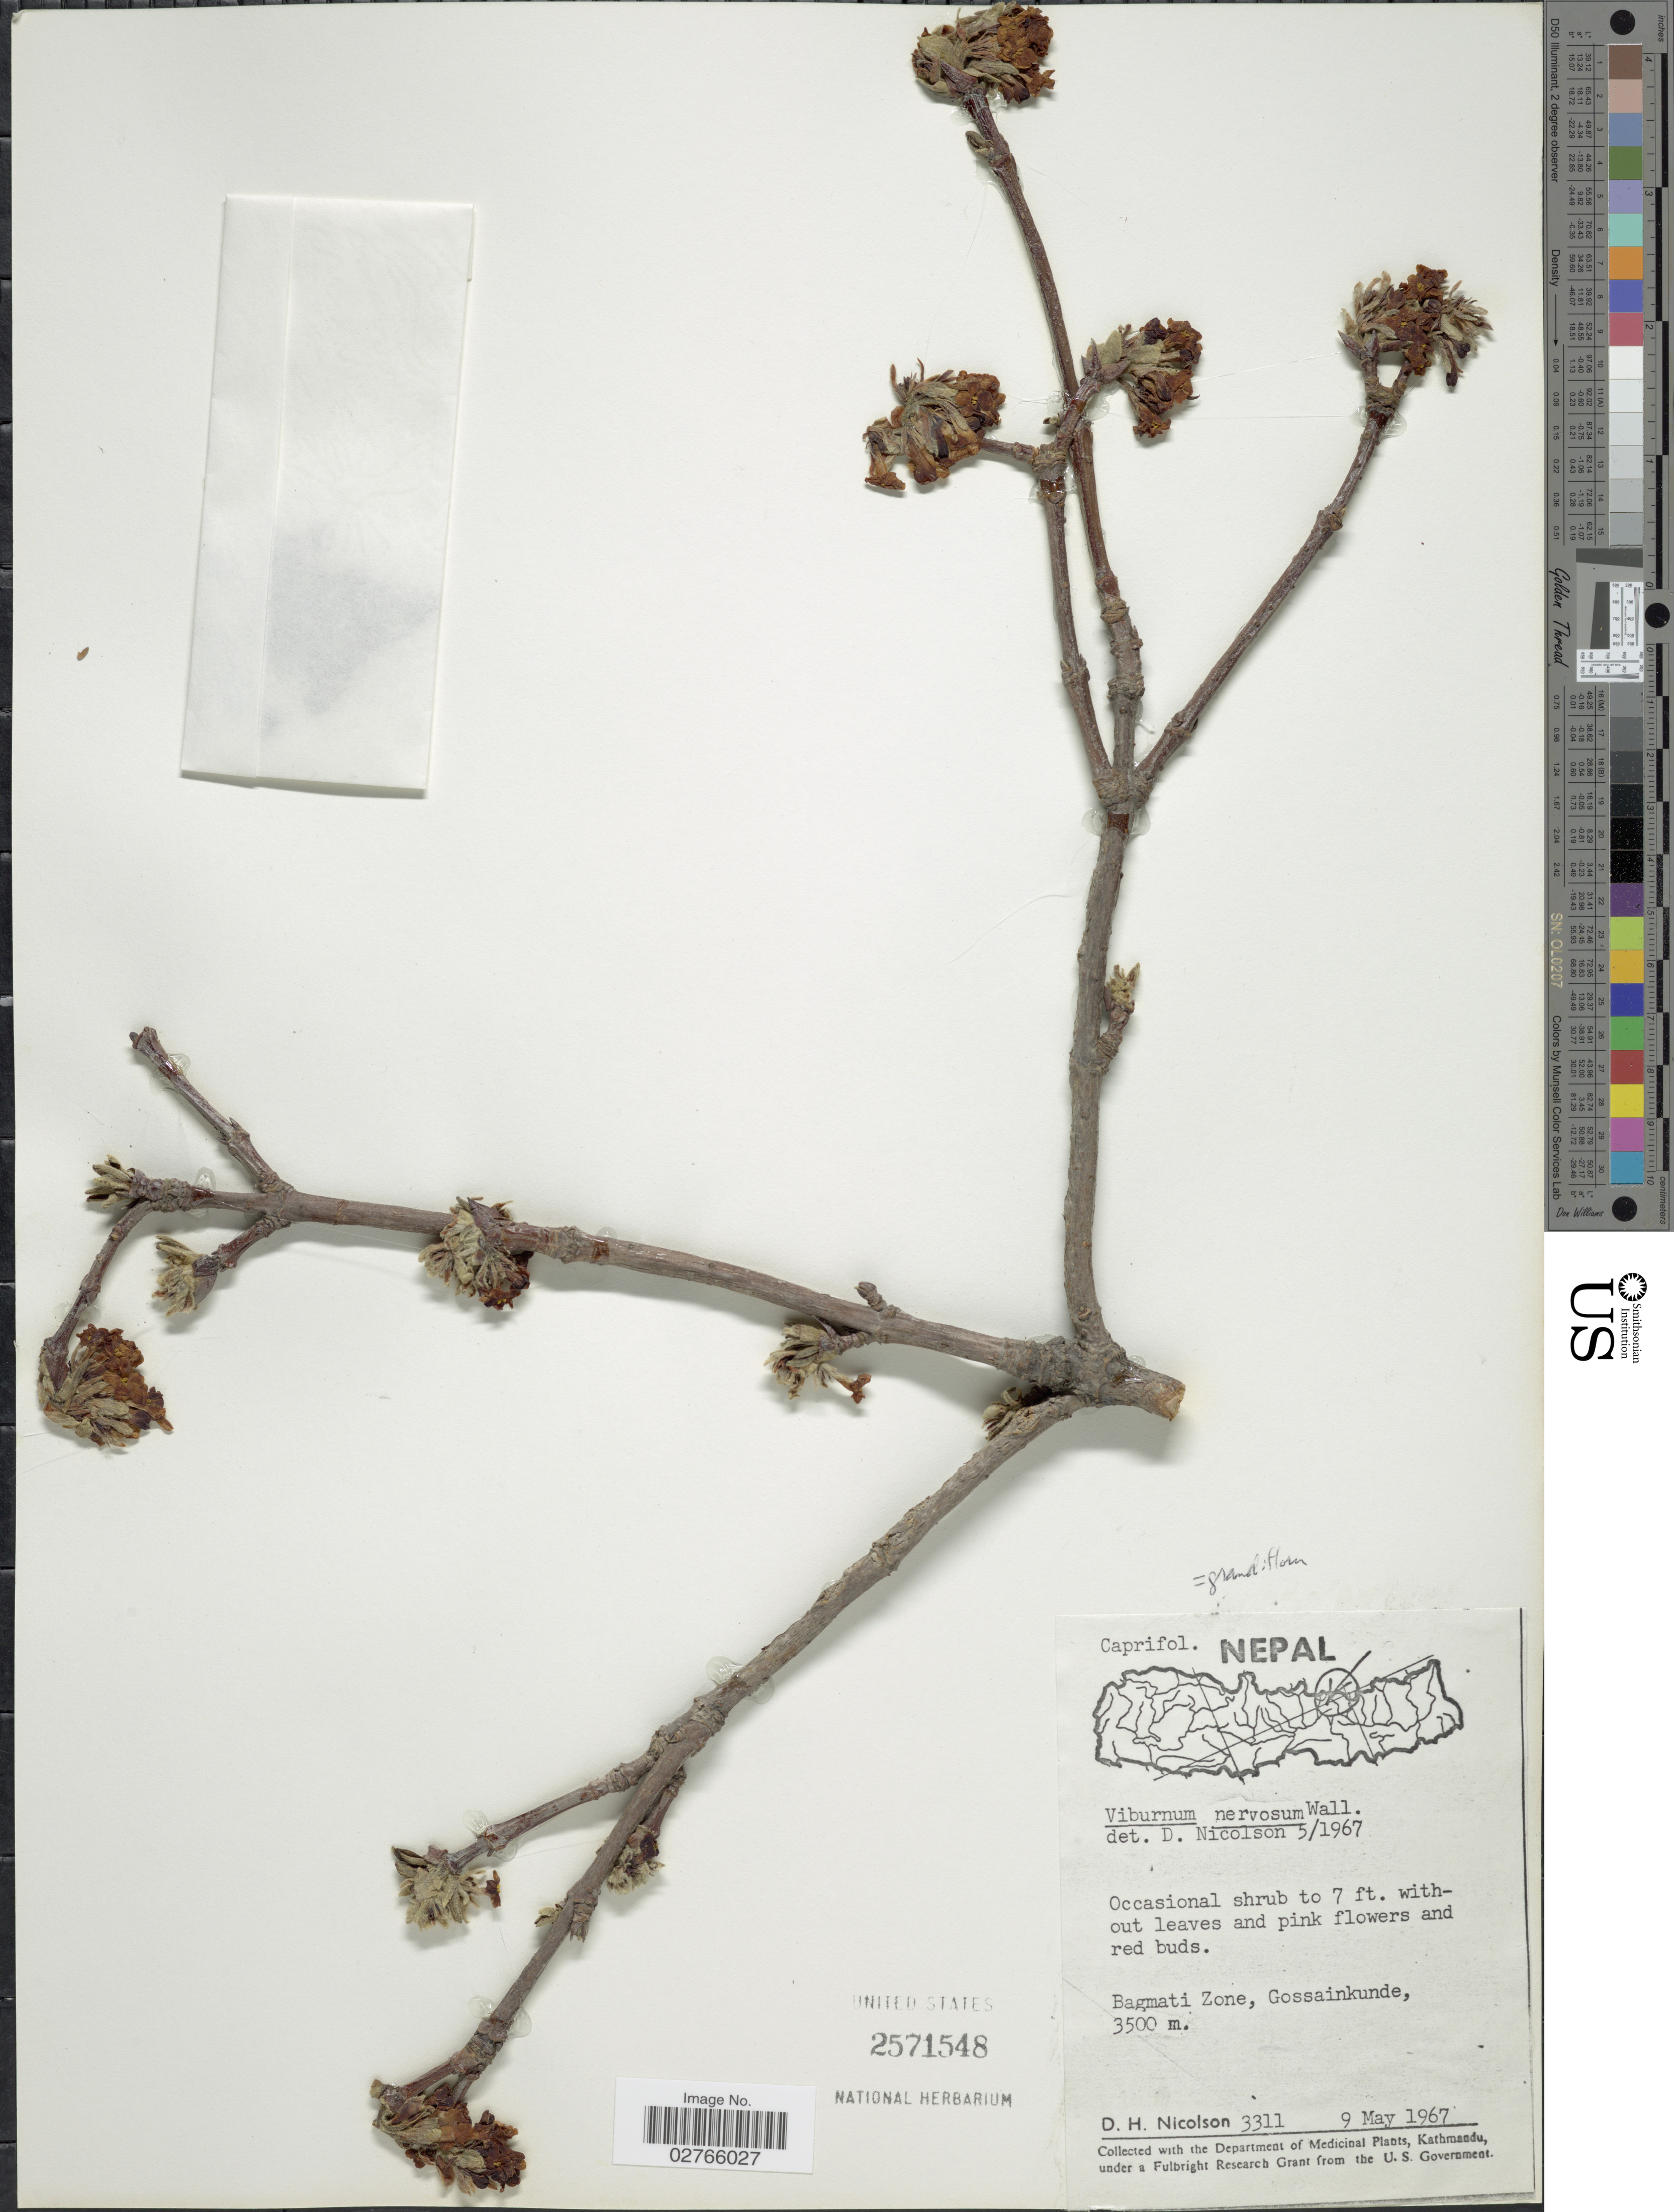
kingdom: Plantae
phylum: Tracheophyta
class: Magnoliopsida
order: Dipsacales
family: Viburnaceae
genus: Viburnum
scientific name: Viburnum grandiflorum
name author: Wall. ex DC.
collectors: D. H. Nicolson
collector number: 3311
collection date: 1967-05-09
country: Nepal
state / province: Bagmati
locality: Bagmati Zone, Gossaikunde.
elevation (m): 3500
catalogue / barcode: US 2571548